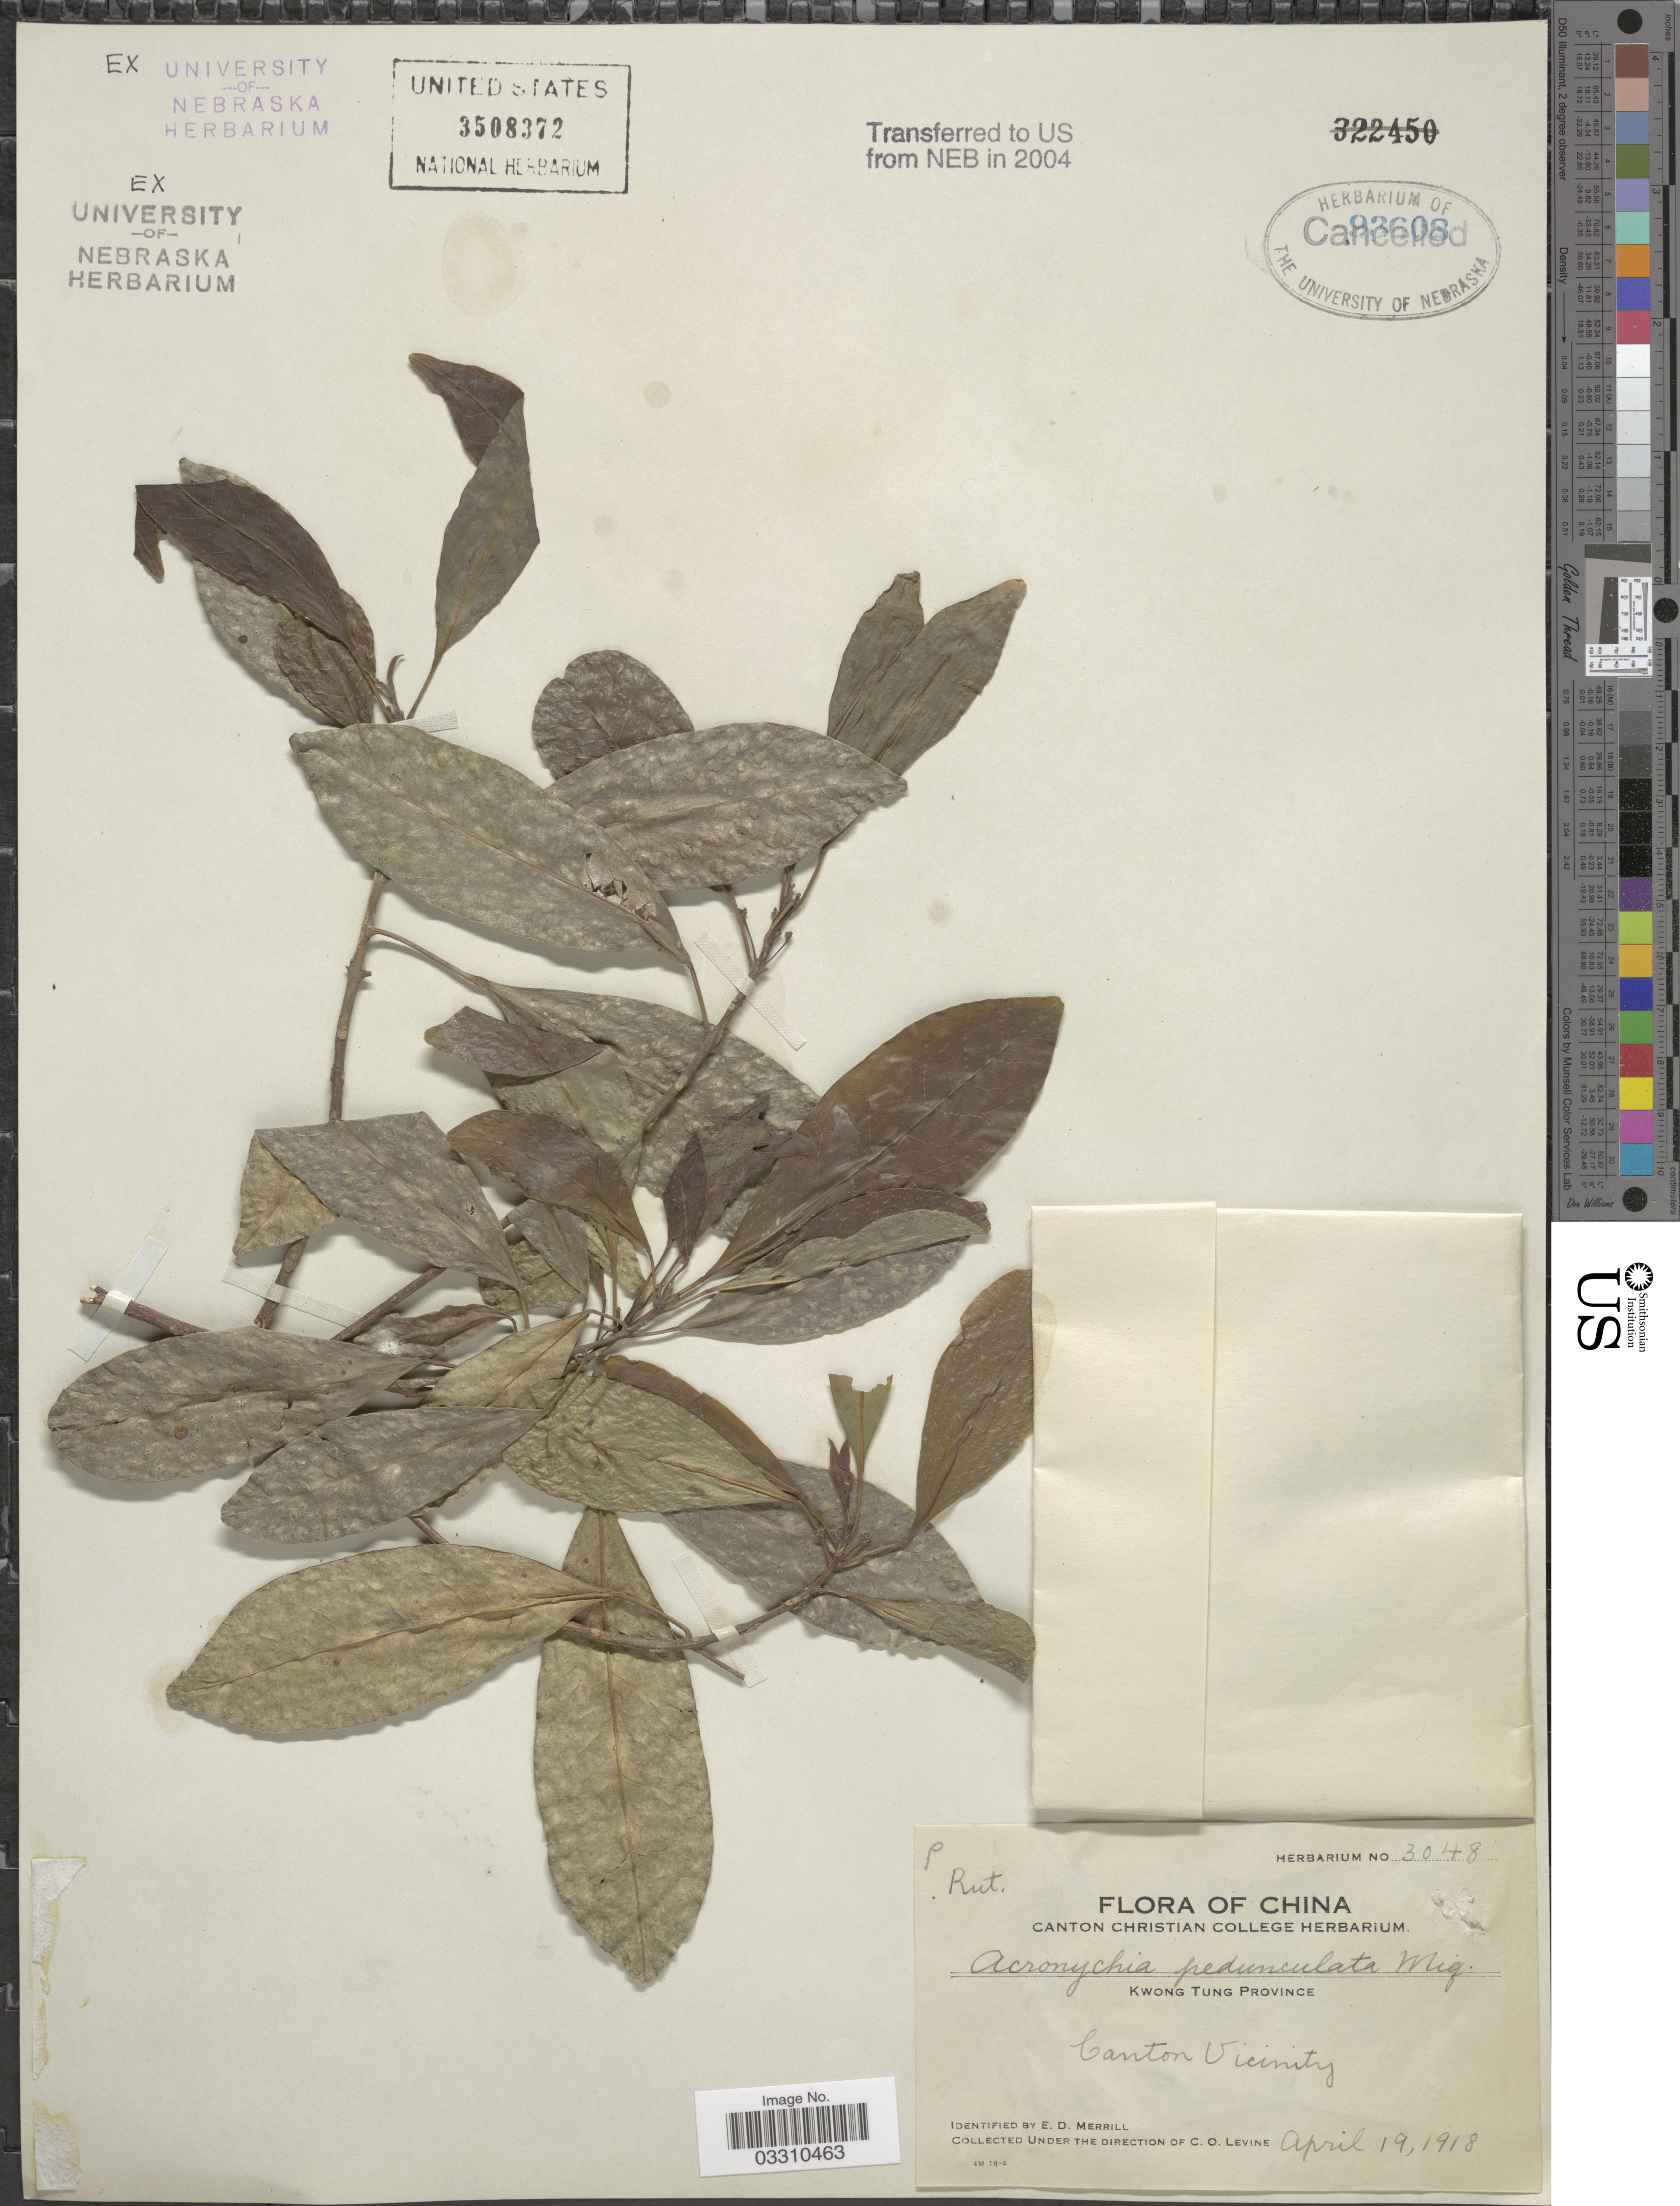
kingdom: Plantae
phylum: Tracheophyta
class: Magnoliopsida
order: Sapindales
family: Rutaceae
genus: Acronychia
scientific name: Acronychia pedunculata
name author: (L.) Miq.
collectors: C. O. Levine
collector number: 3048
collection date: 1918-04-19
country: China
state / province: Guangdong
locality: Kwong Tung Province, Canton Vicinity.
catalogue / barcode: US 3508372